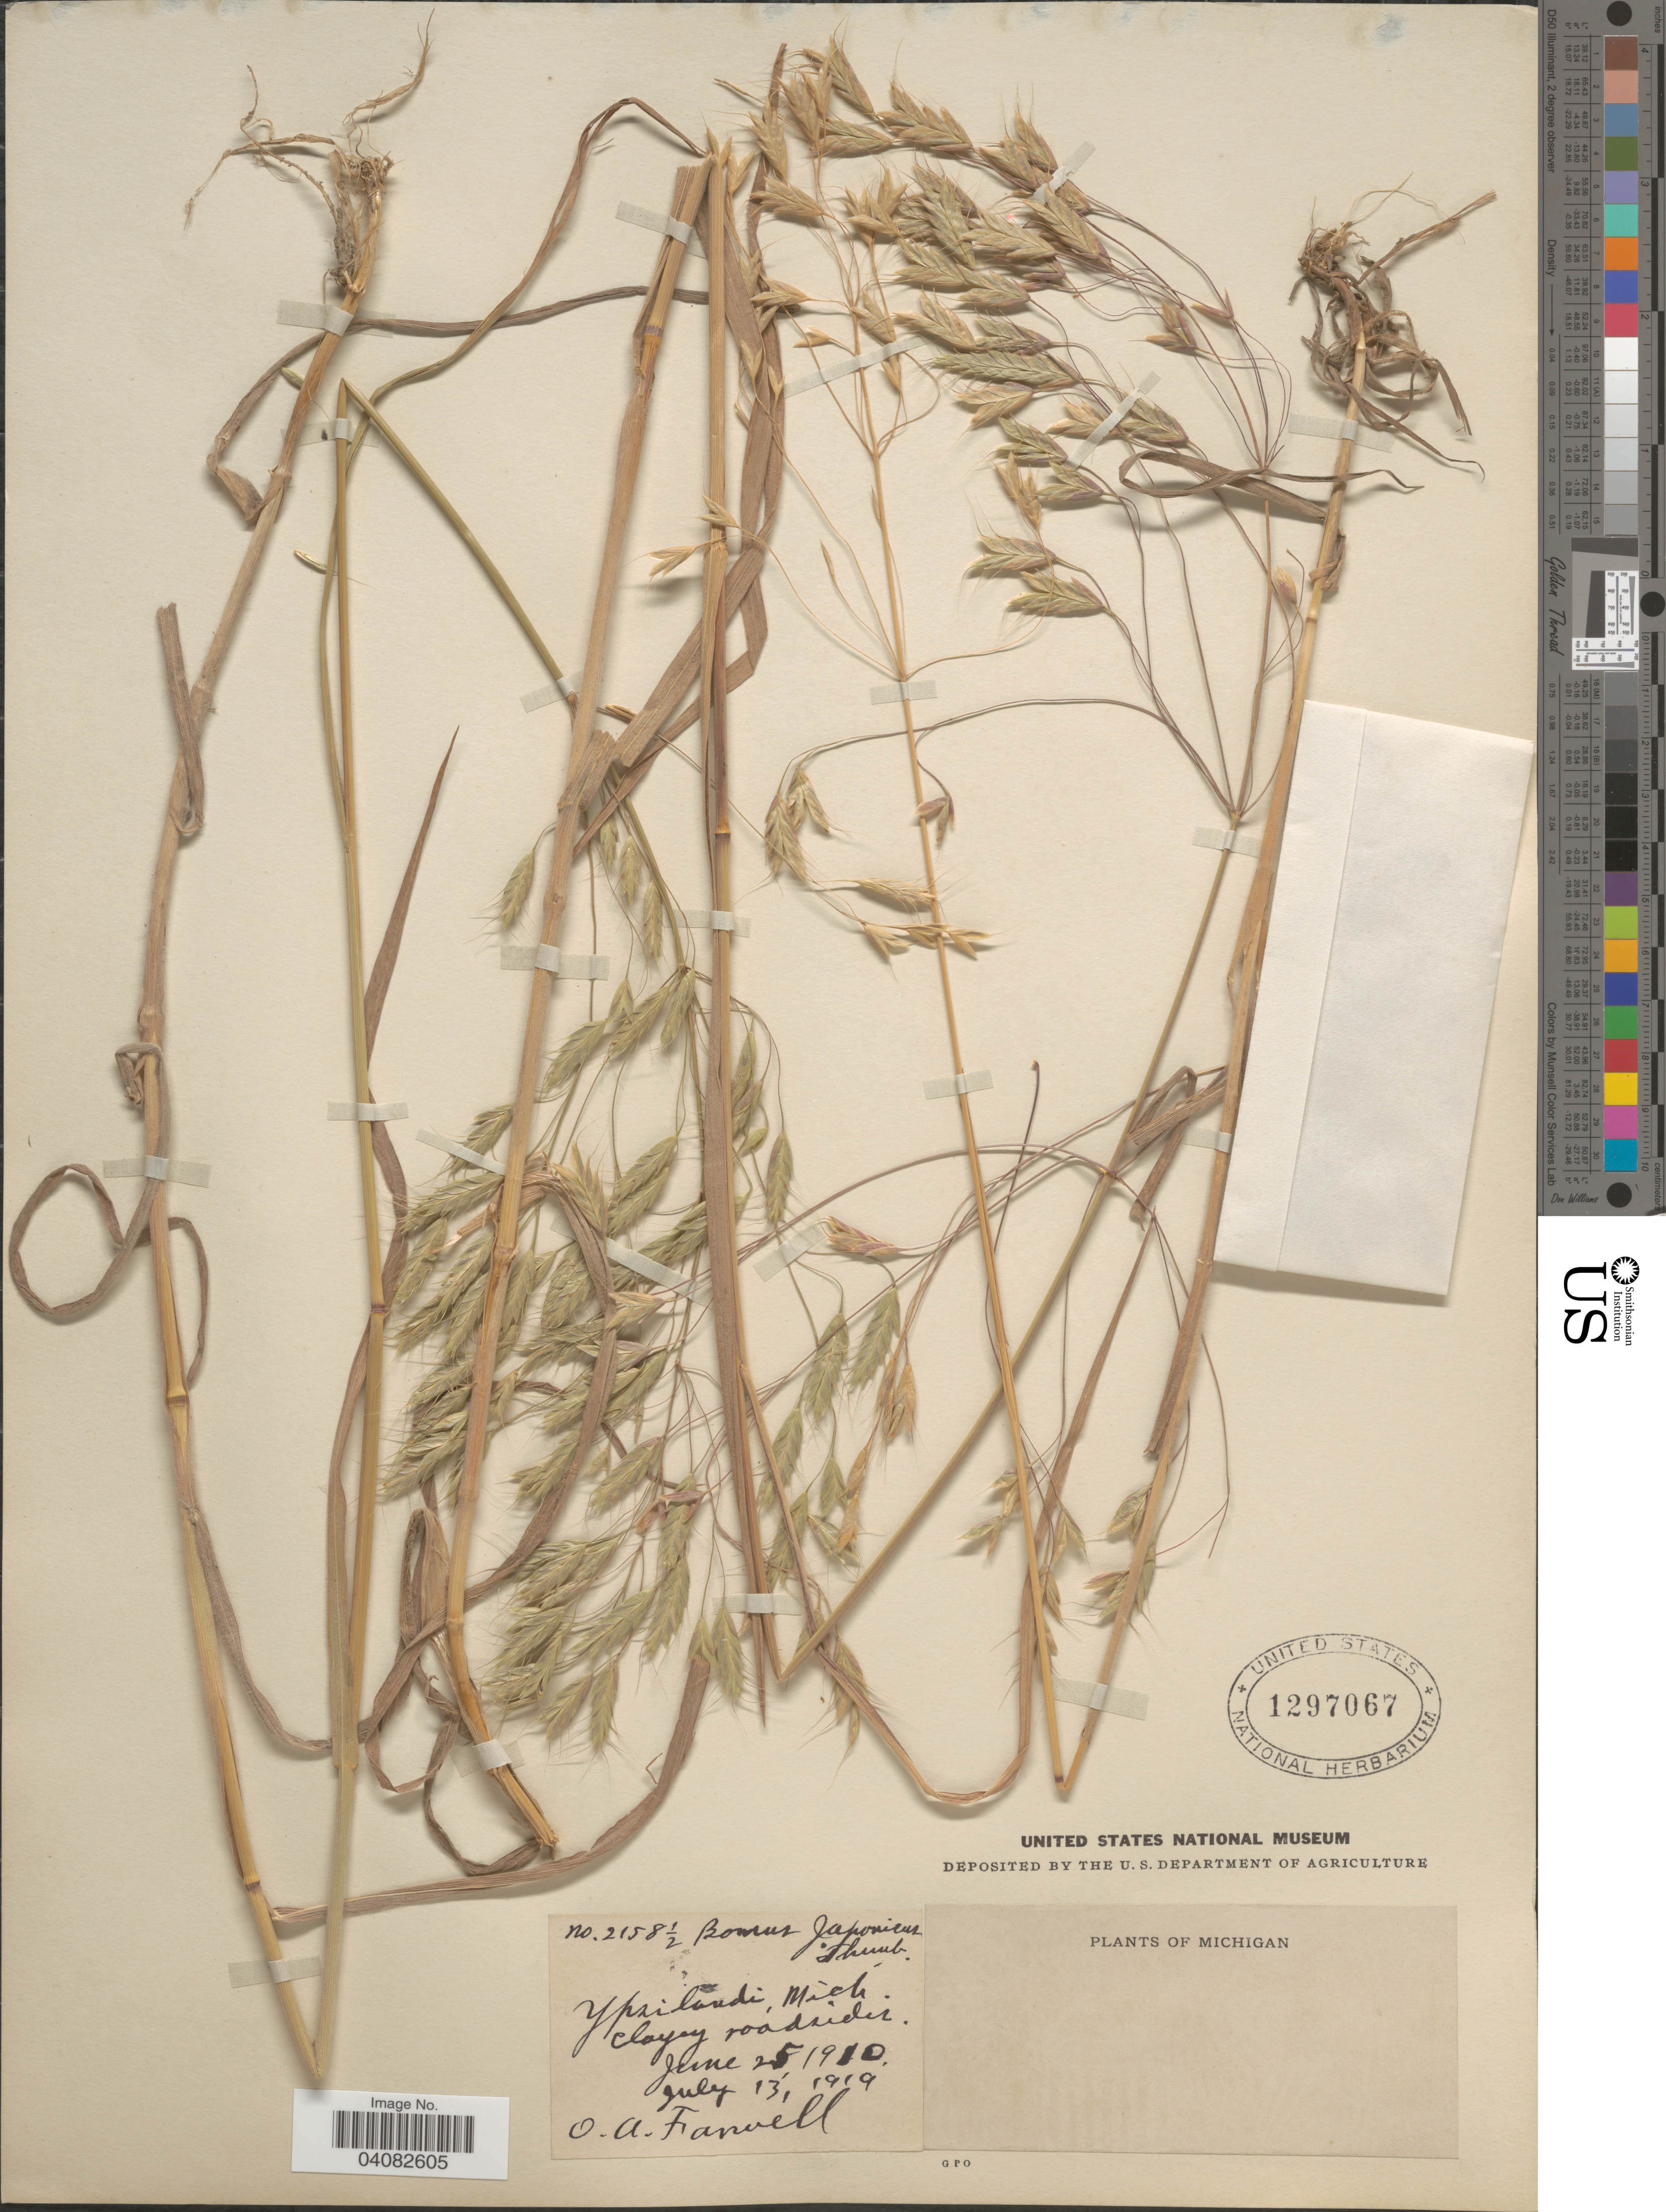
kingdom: Plantae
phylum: Tracheophyta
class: Liliopsida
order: Poales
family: Poaceae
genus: Bromus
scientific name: Bromus japonicus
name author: Houtt.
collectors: O. Farwell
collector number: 2158 1/2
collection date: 1910-06-25/1919-07-13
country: United States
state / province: Michigan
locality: Ypsilandi.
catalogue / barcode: US 1297067